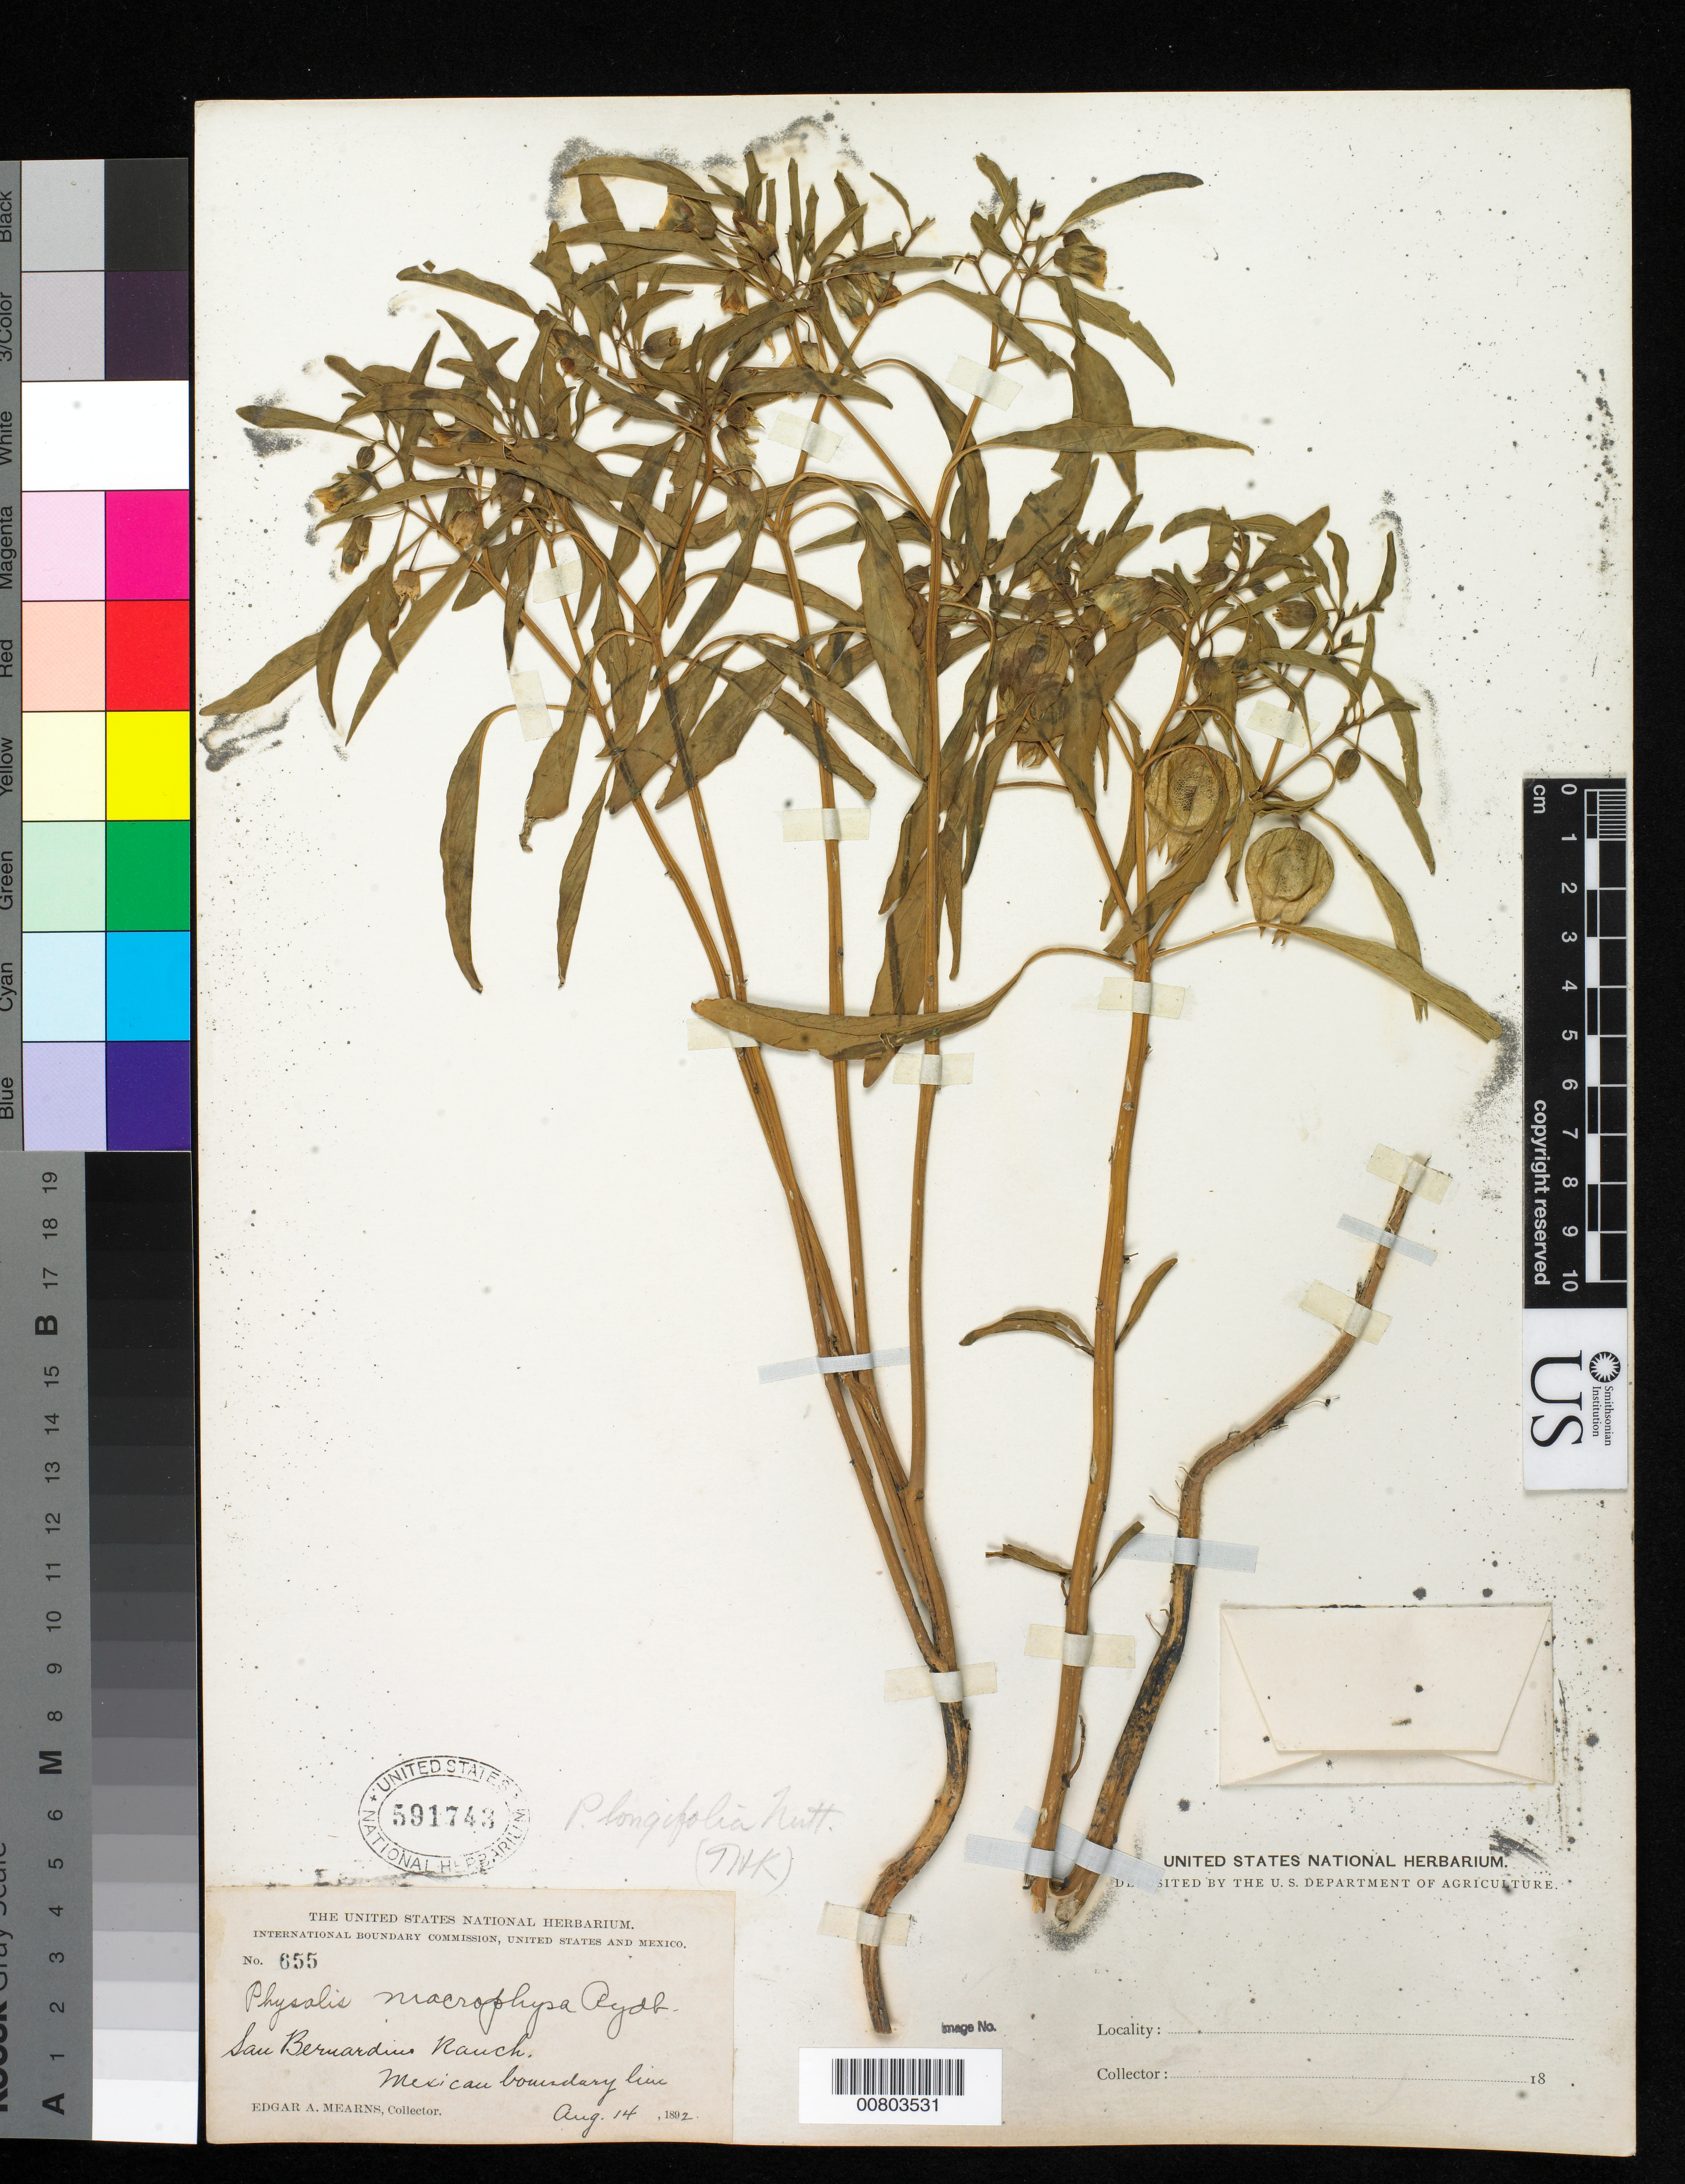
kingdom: Plantae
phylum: Tracheophyta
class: Magnoliopsida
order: Solanales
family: Solanaceae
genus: Physalis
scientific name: Physalis longifolia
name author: Nutt.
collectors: E. A. Mearns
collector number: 655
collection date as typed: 14 Aug 1892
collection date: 1892-08-14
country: United States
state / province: Arizona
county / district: Cochise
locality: San Bernardino Ranch, Mexican Boundary Line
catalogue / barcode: US 591743